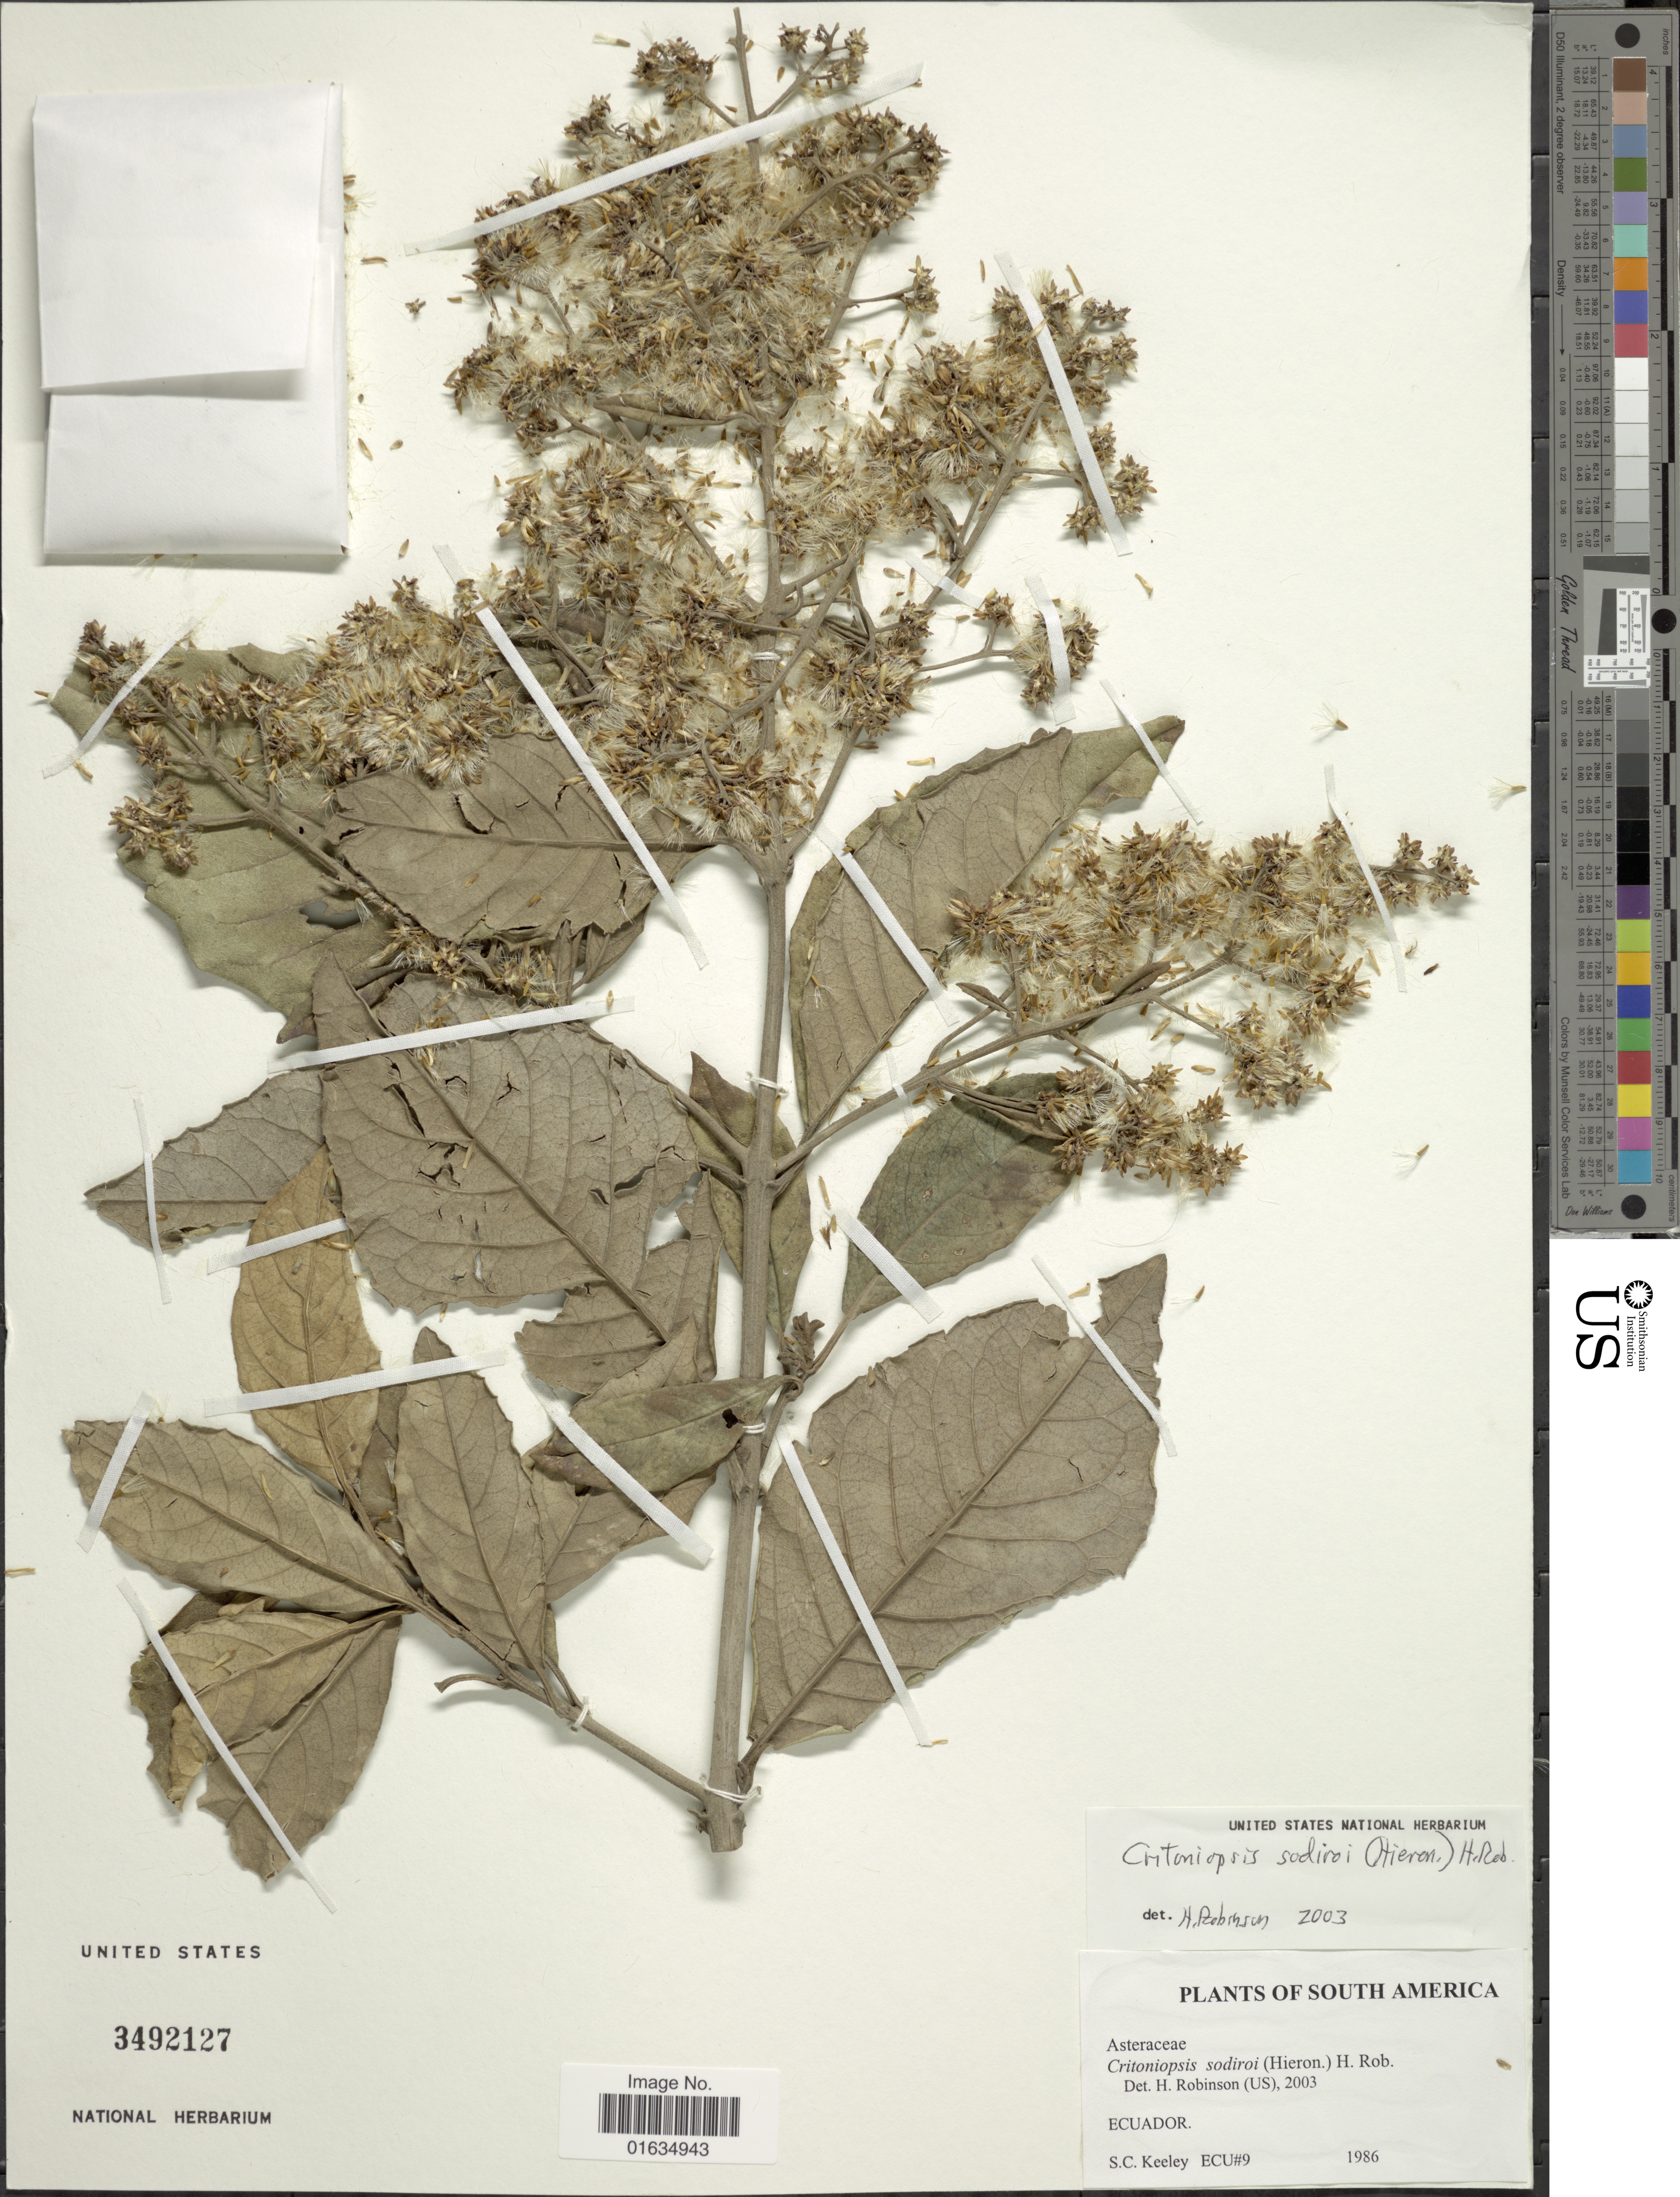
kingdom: Plantae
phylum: Tracheophyta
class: Magnoliopsida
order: Asterales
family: Asteraceae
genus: Critoniopsis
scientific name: Critoniopsis sodiroi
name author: (Hieron. ex Sodiro) H. Rob.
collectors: S. C. Keeley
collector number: ECU9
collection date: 1986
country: Ecuador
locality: South America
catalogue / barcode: US 3492127